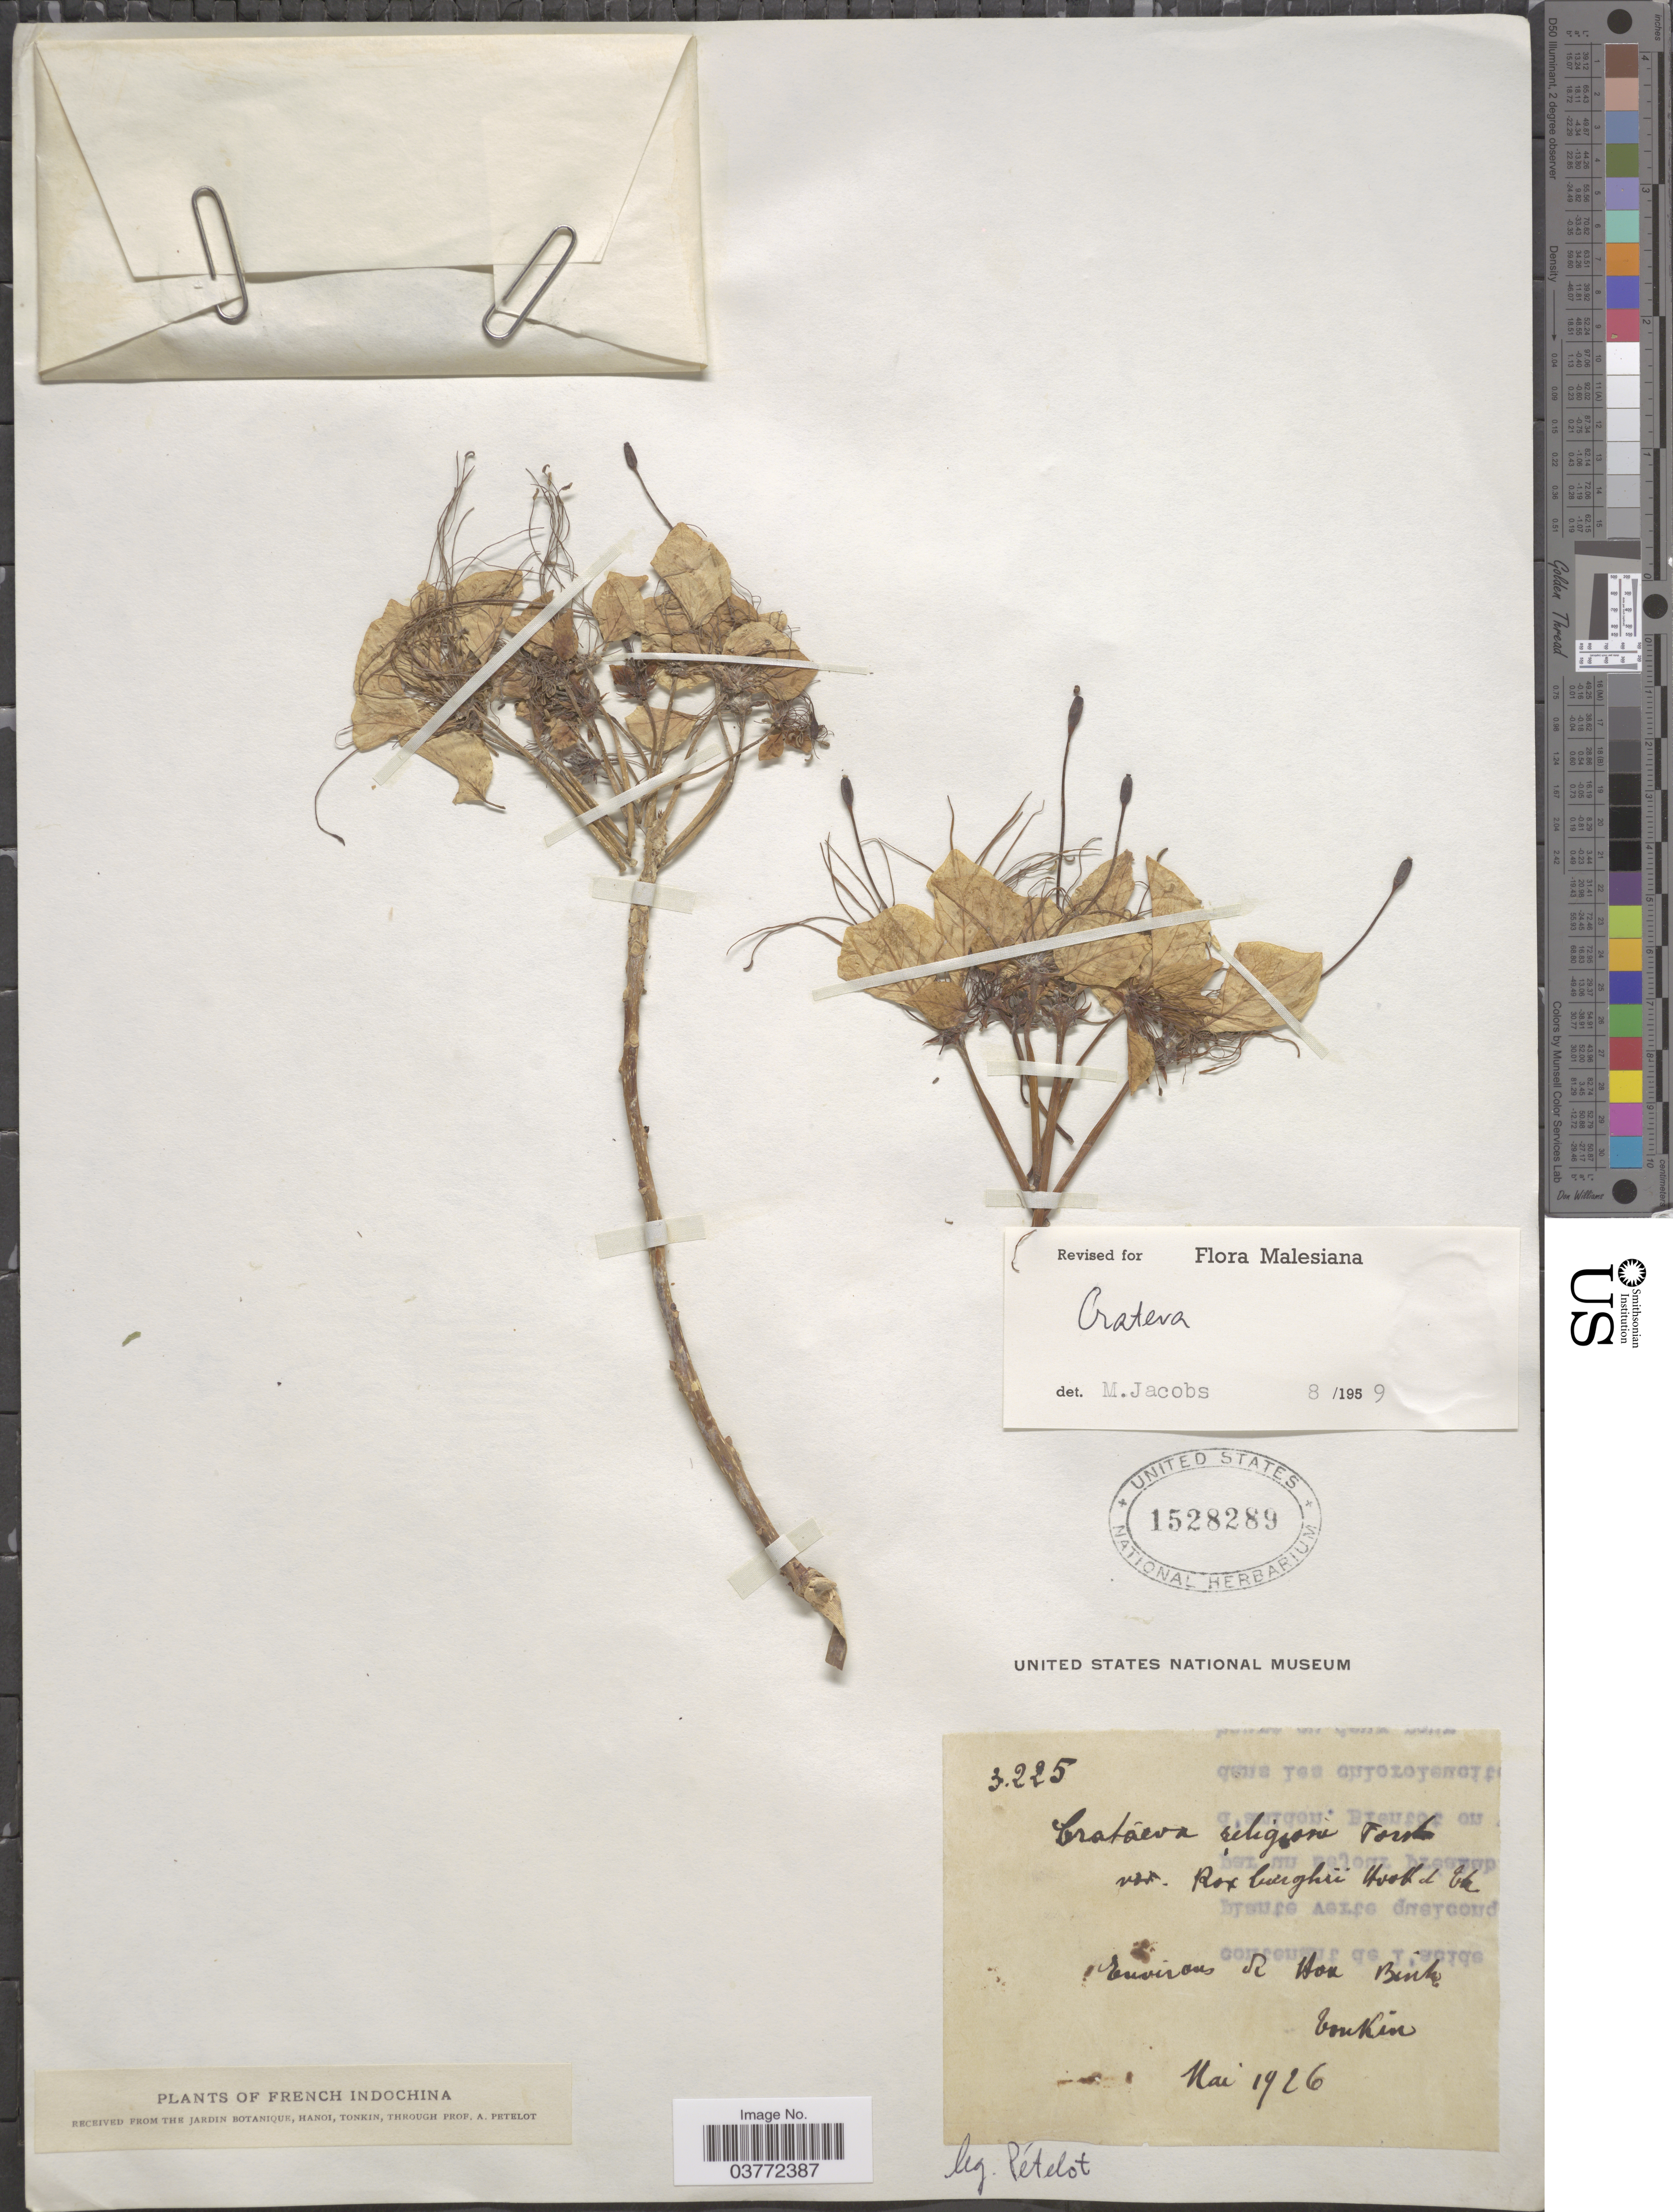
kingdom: Plantae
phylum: Tracheophyta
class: Magnoliopsida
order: Brassicales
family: Capparaceae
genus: Crateva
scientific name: Crateva sp.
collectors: A. Petelot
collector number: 3225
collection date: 1926-05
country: Vietnam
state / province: Hoa Binh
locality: Tonkin. French Indochina. Environs de Hoa Binh.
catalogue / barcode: US 1528289